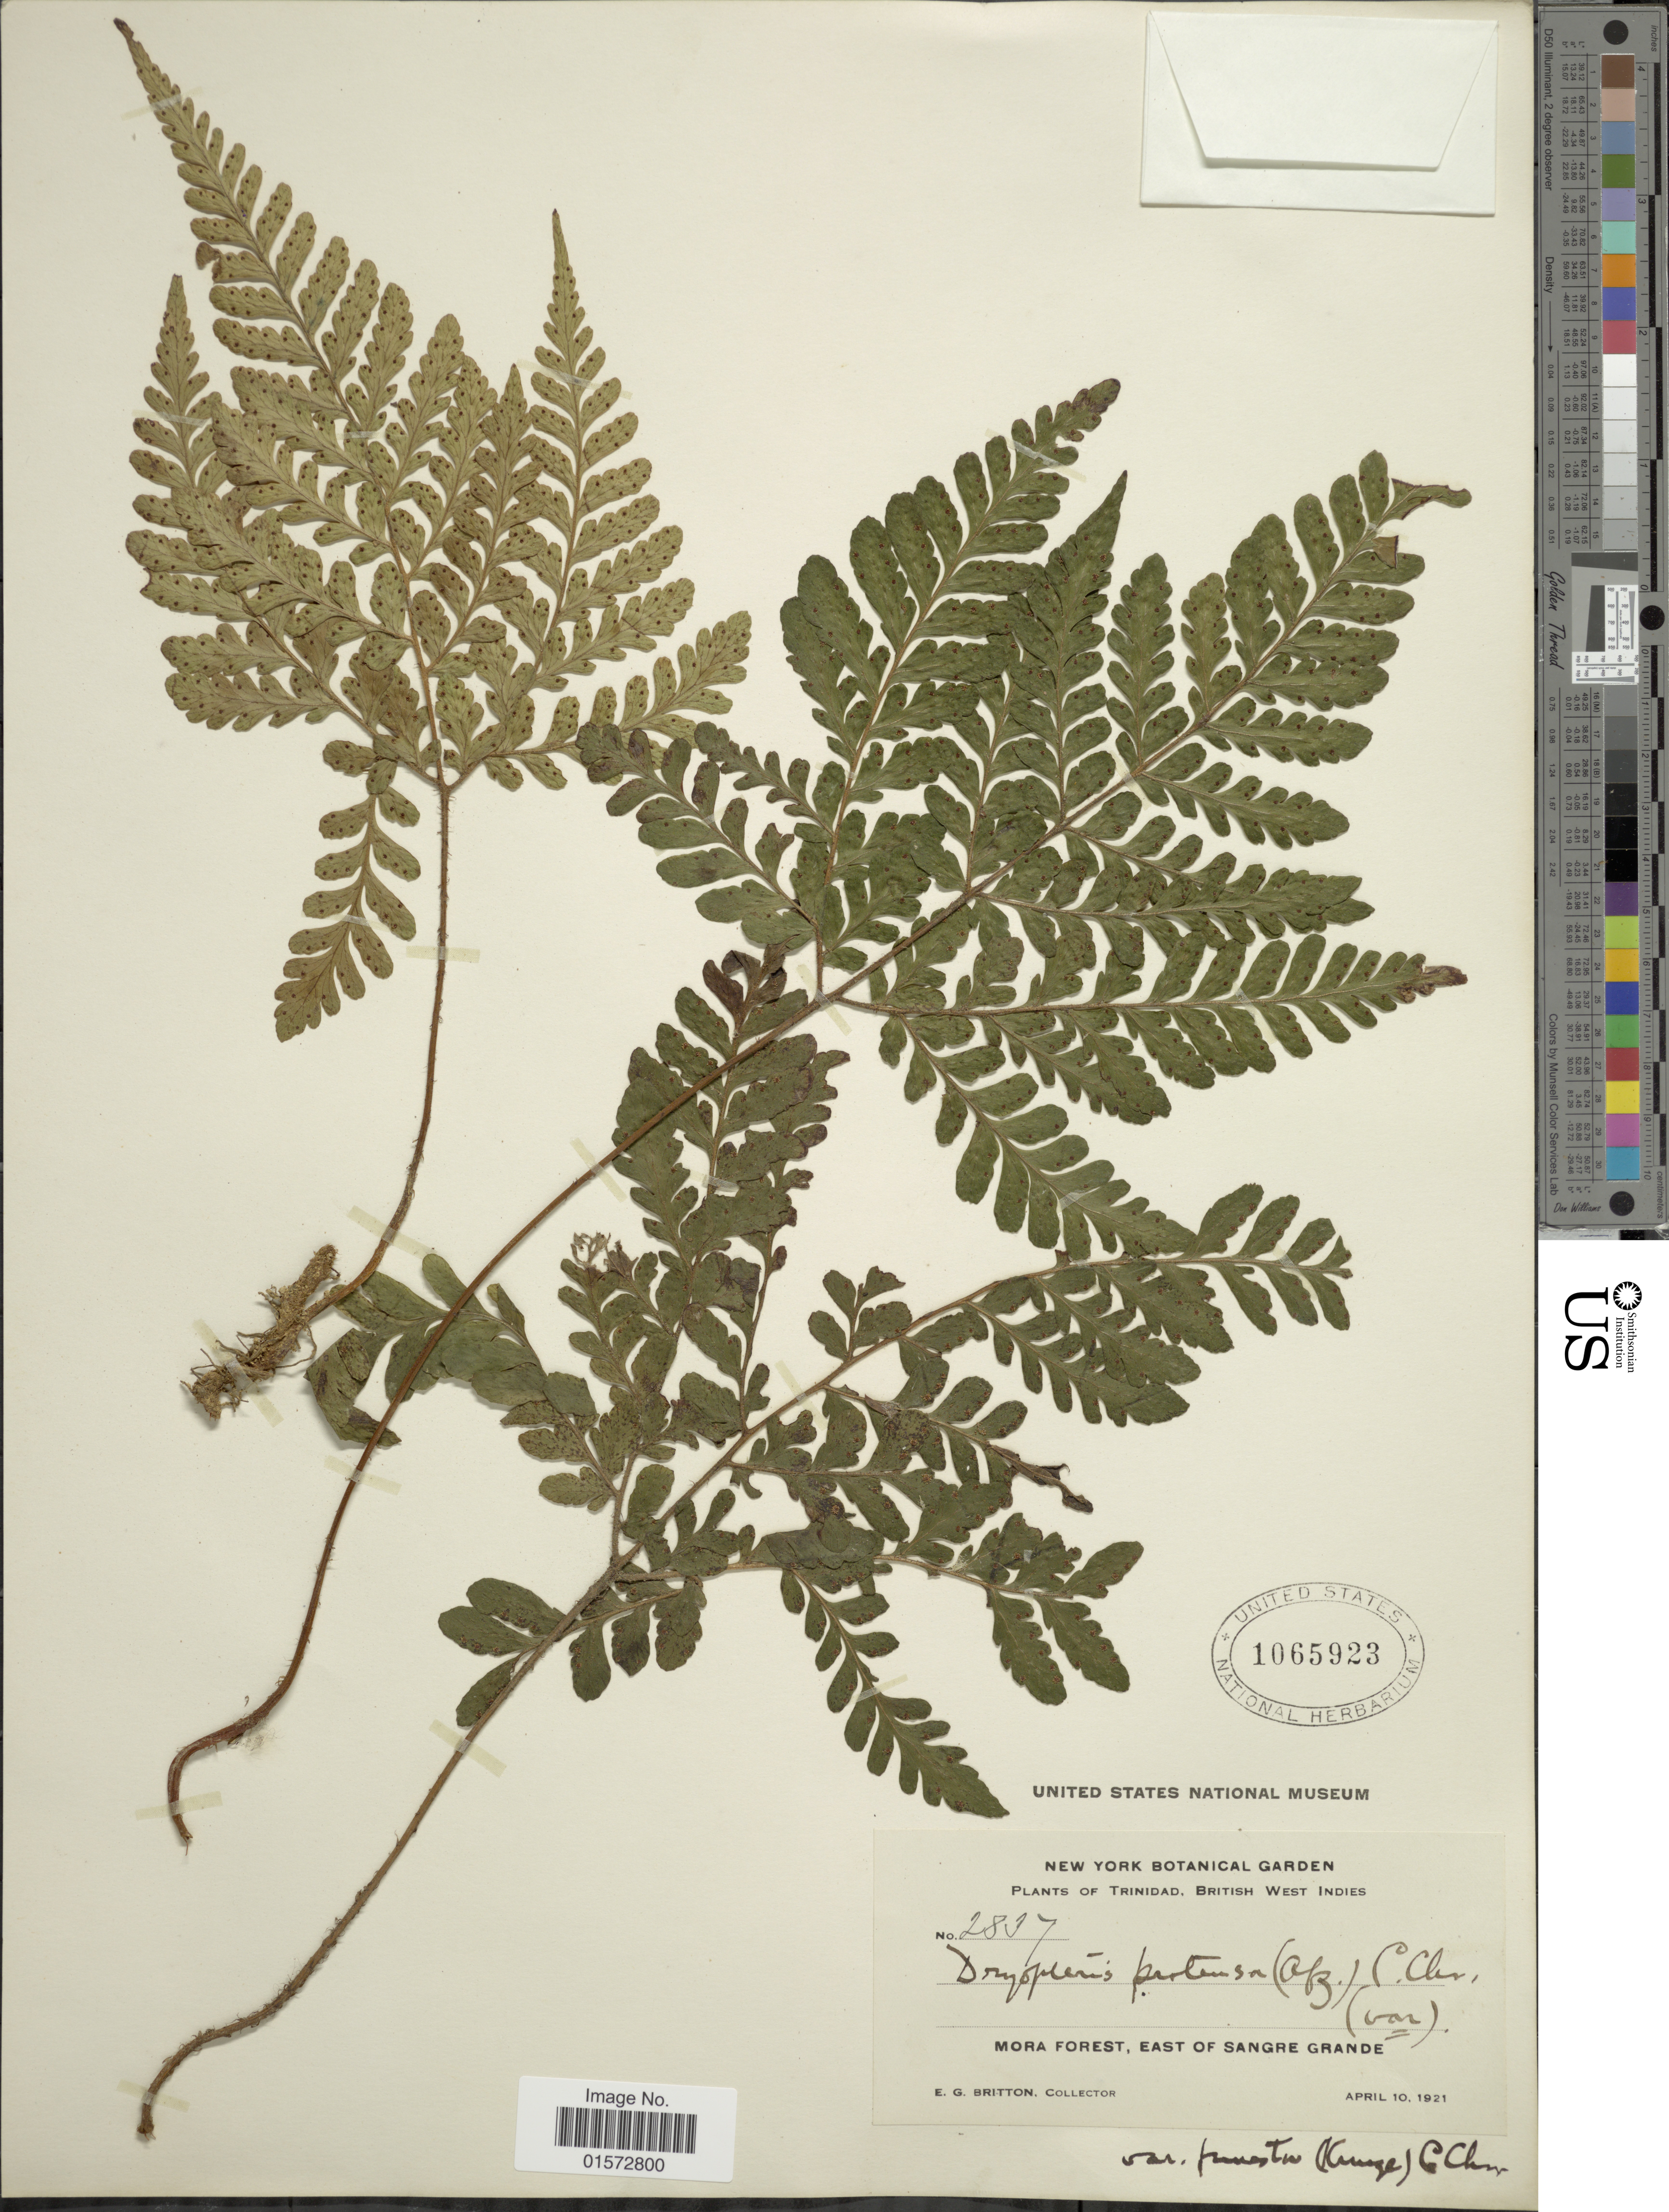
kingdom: Plantae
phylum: Tracheophyta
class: Polypodiopsida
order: Polypodiales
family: Tectariaceae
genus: Triplophyllum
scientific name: Triplophyllum funestum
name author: (Kunze) Holttum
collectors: E. G. Britton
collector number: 2837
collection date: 1921-04-10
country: Trinidad and Tobago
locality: Trinidad, West Indies, Mora Forest, East of Sangre Grande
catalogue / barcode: US 7065923